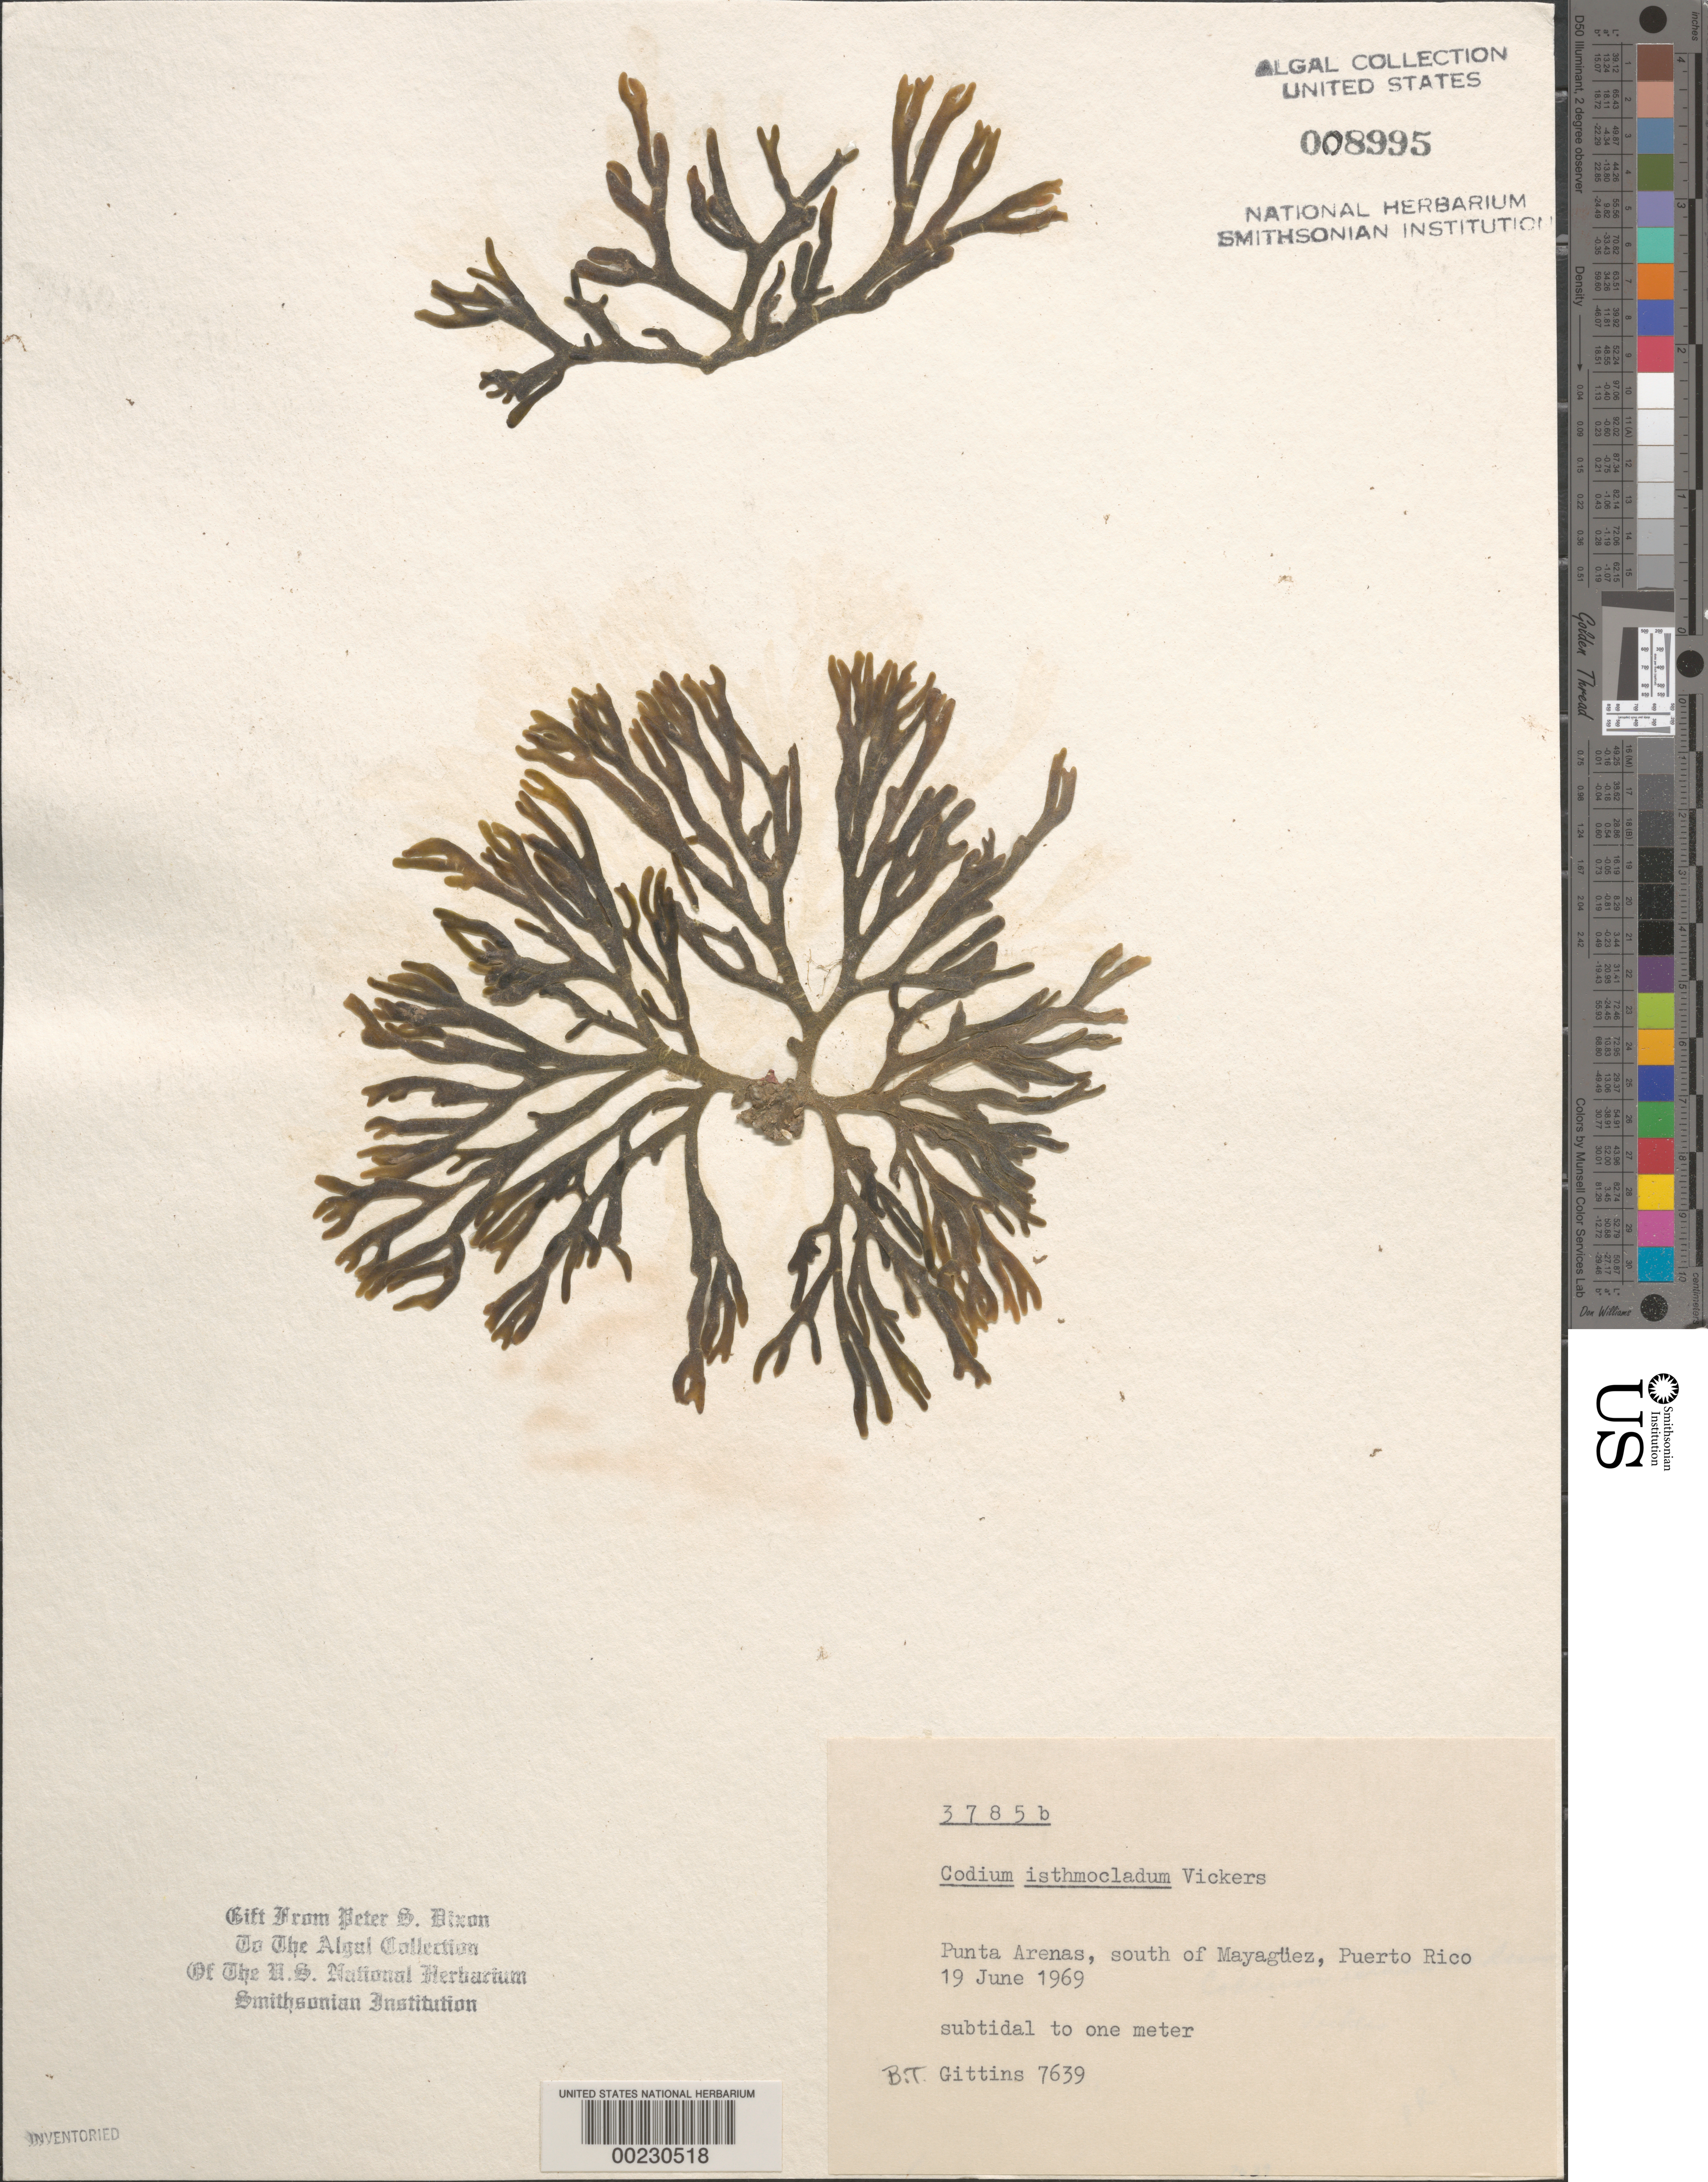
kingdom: Plantae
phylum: Chlorophyta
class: Ulvophyceae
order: Bryopsidales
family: Codiaceae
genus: Codium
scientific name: Codium isthmocladum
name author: Vickers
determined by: Dixon, P. S.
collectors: B. Gittins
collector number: BTG 7639 & PSD 3785B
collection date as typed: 19 Jun 1969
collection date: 1969-06-19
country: Puerto Rico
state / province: Mayaguez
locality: Punta arenas, south of mayaguez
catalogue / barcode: US 8995